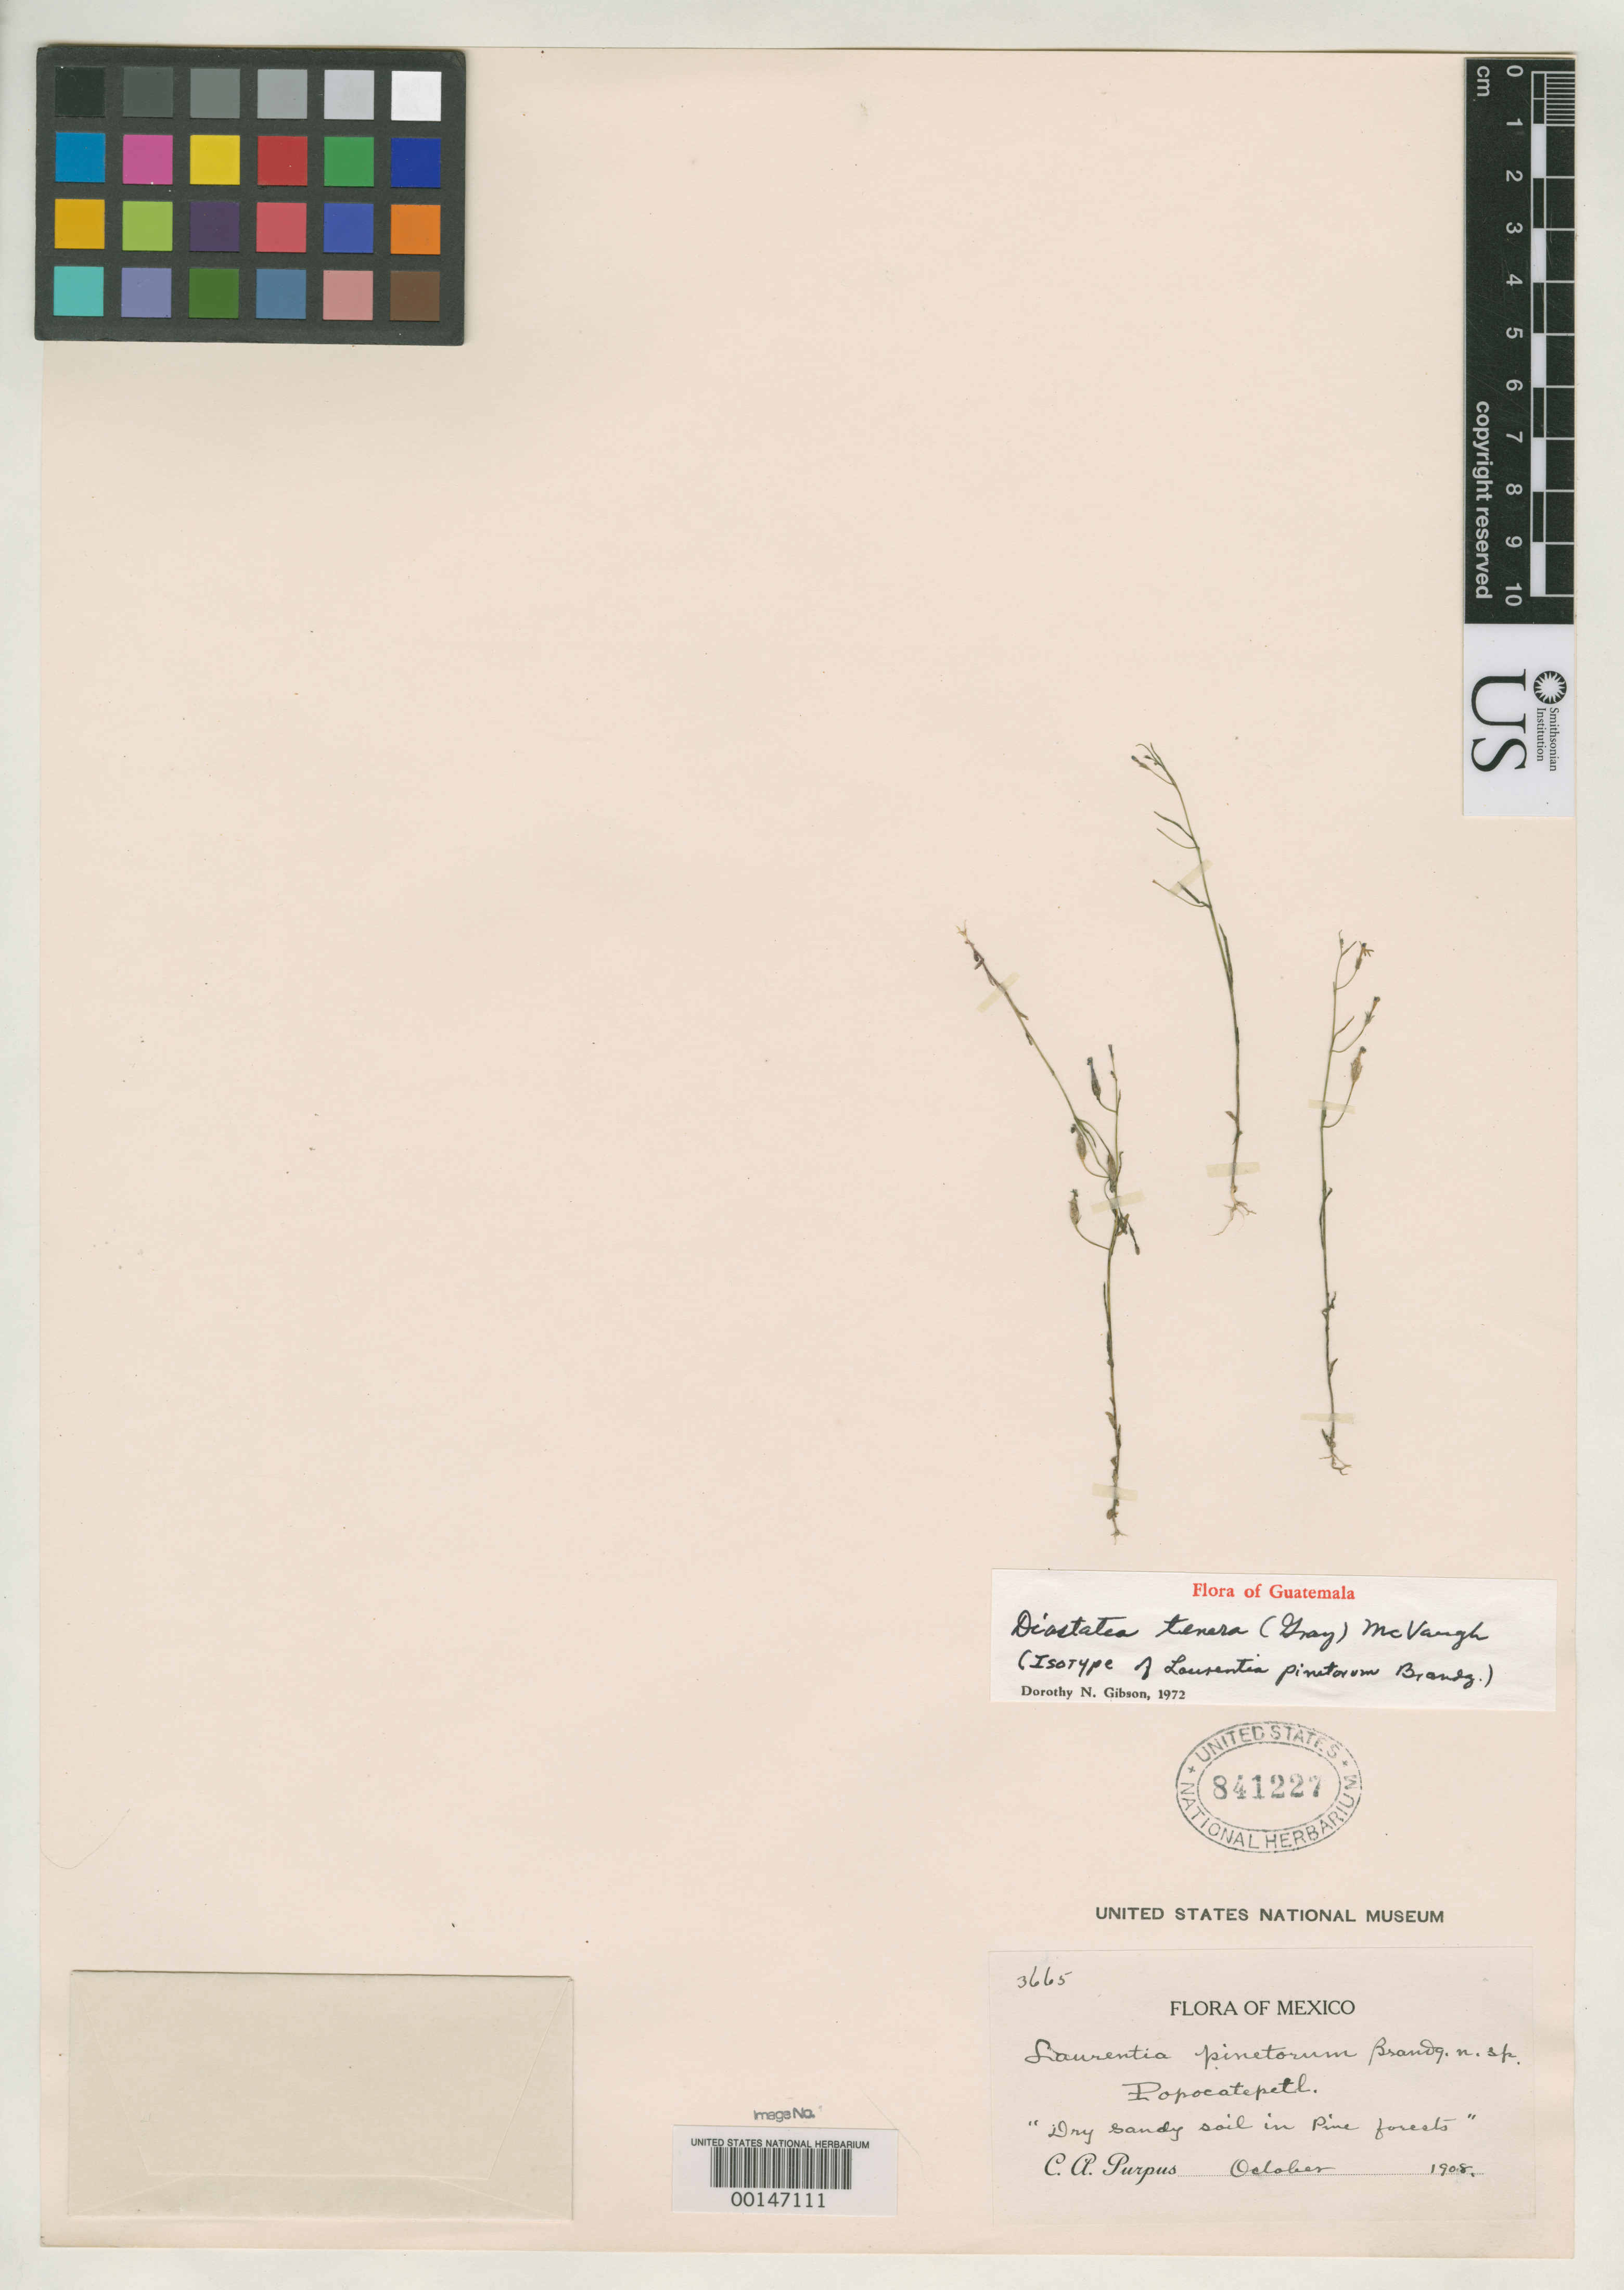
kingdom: Plantae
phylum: Tracheophyta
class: Magnoliopsida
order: Asterales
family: Campanulaceae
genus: Laurentia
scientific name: Laurentia pinetorum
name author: Brandegee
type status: Isotype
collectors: C. A. Purpus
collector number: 3665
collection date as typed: Oct 1908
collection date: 1908-10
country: Mexico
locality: Base of Popocateptl.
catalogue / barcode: US 841227